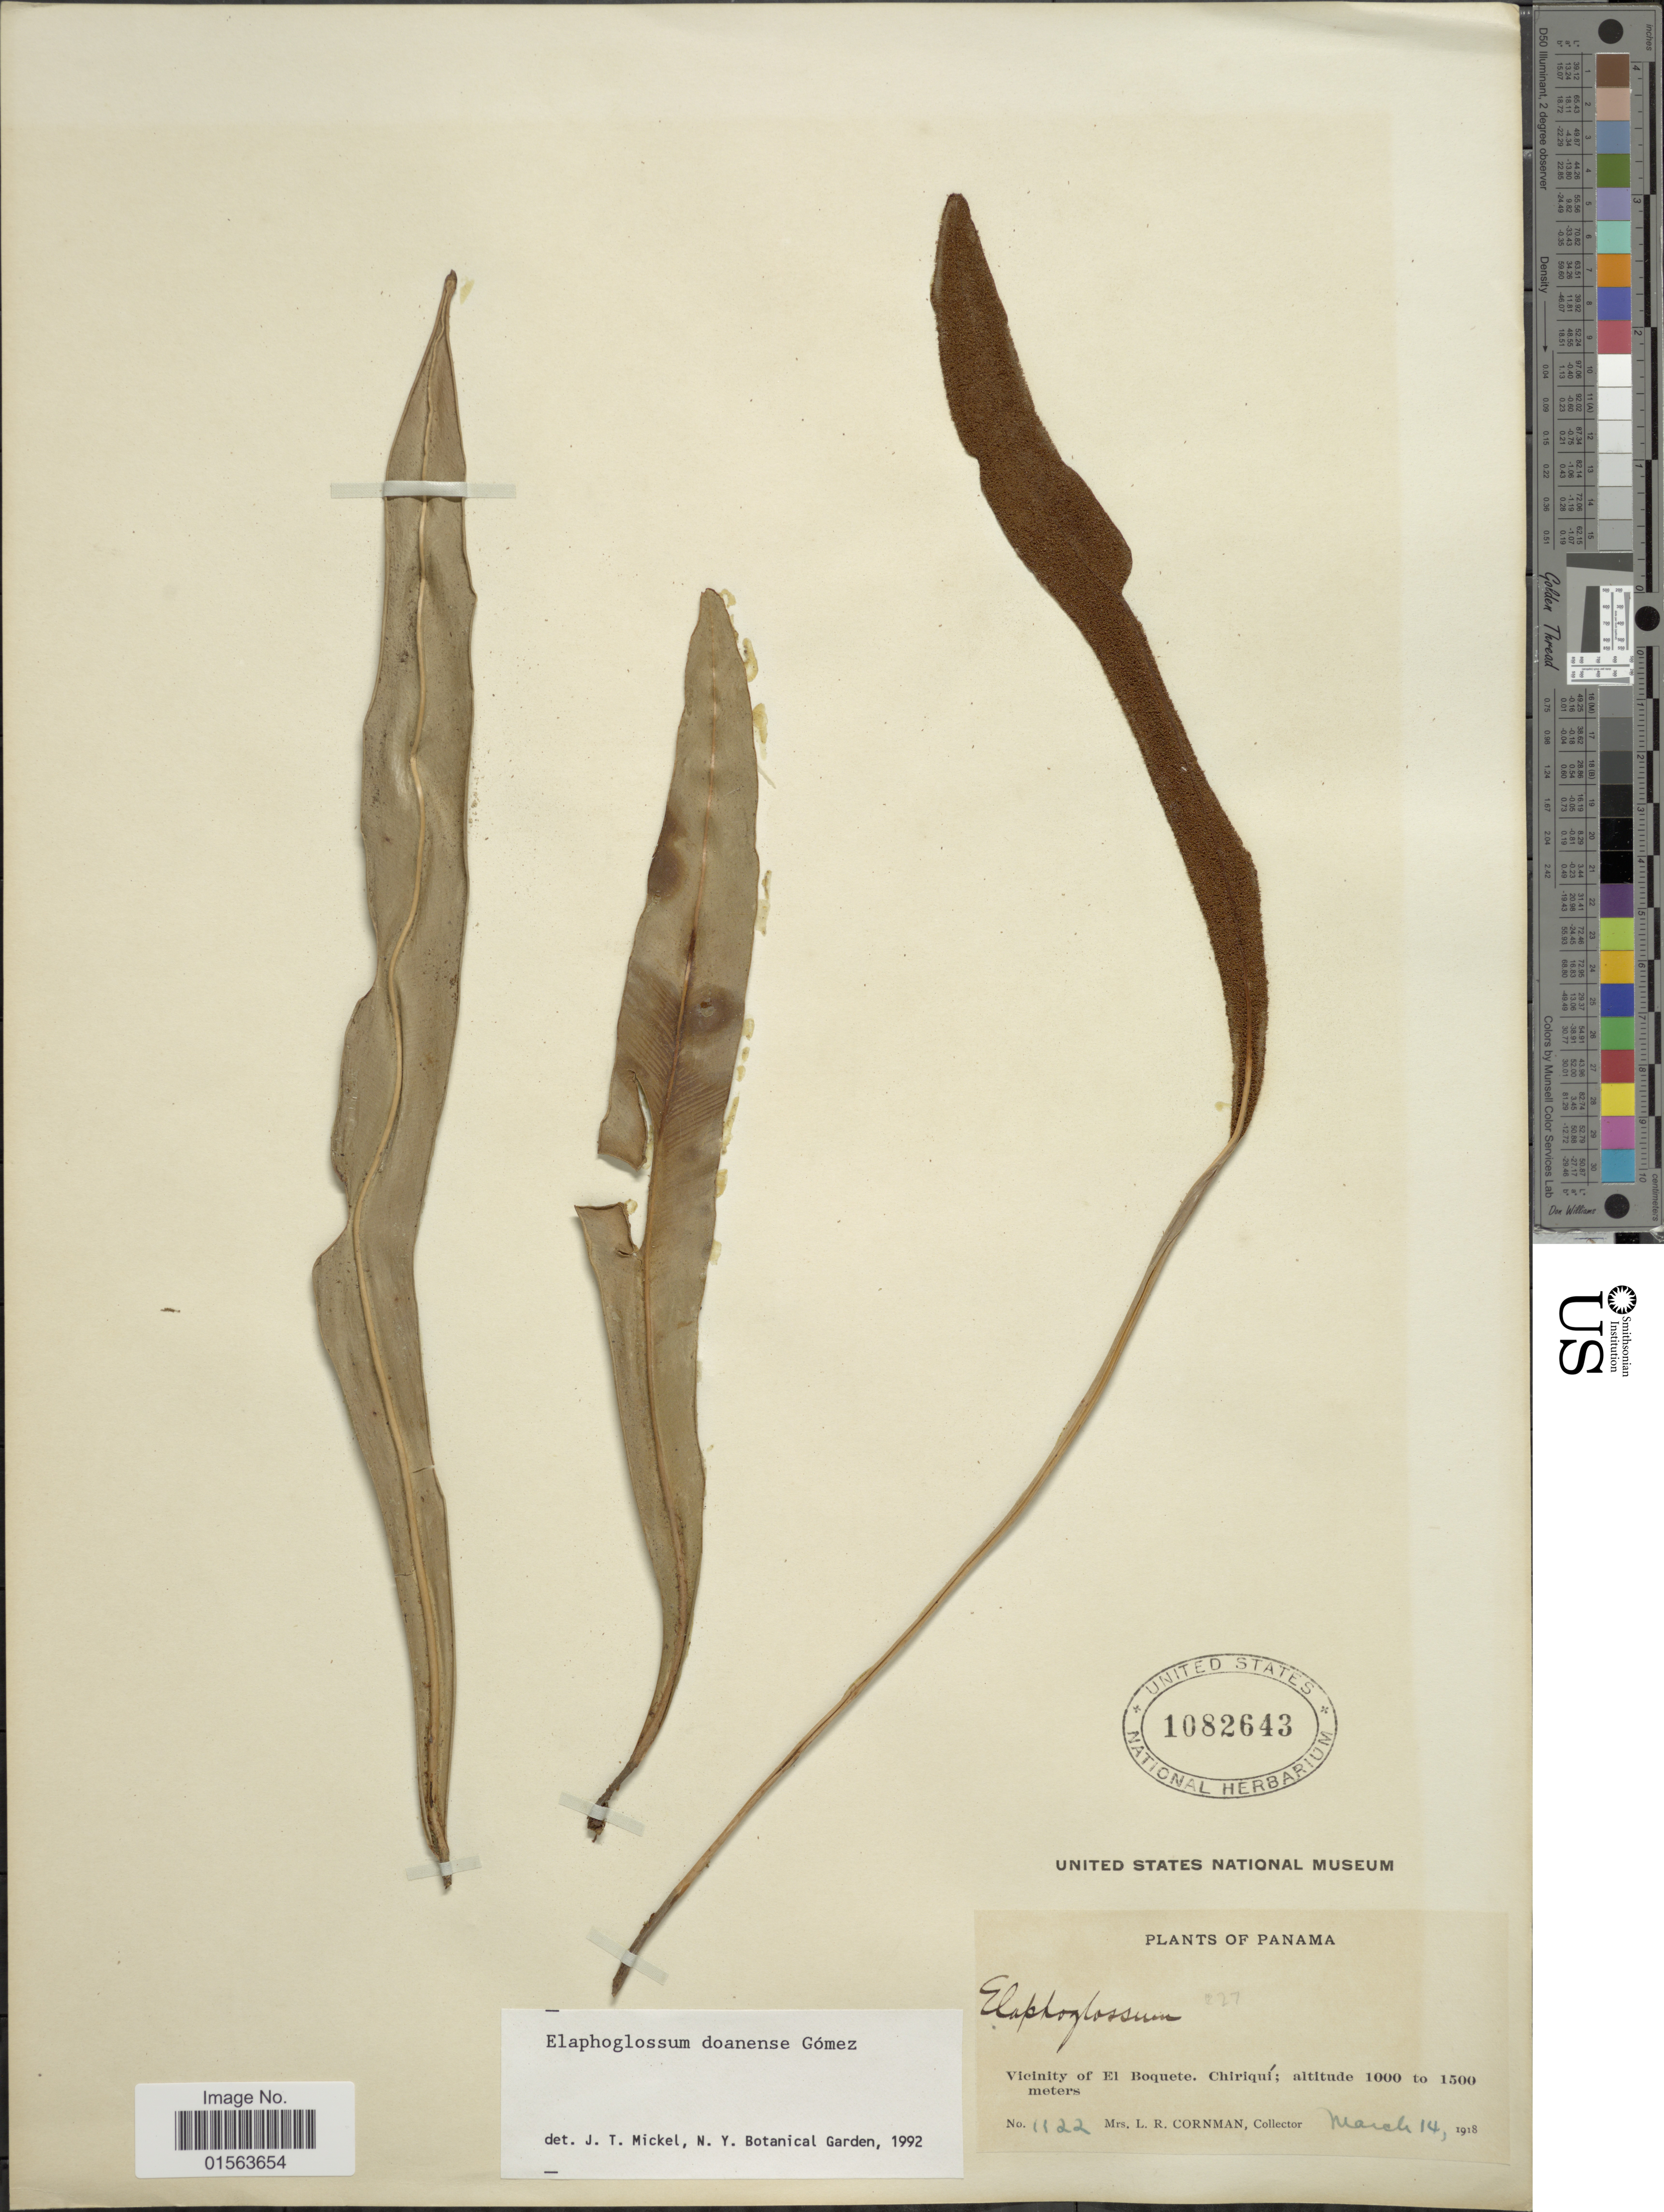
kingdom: Plantae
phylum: Tracheophyta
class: Polypodiopsida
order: Polypodiales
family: Dryopteridaceae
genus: Elaphoglossum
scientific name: Elaphoglossum doanense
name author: L.D. Gómez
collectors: L. Cornman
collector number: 1122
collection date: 1918-03-14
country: Panama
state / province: Chiriqui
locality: Vicinity of El Boquete, Chiriqui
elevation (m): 1000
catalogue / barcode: US 1082643